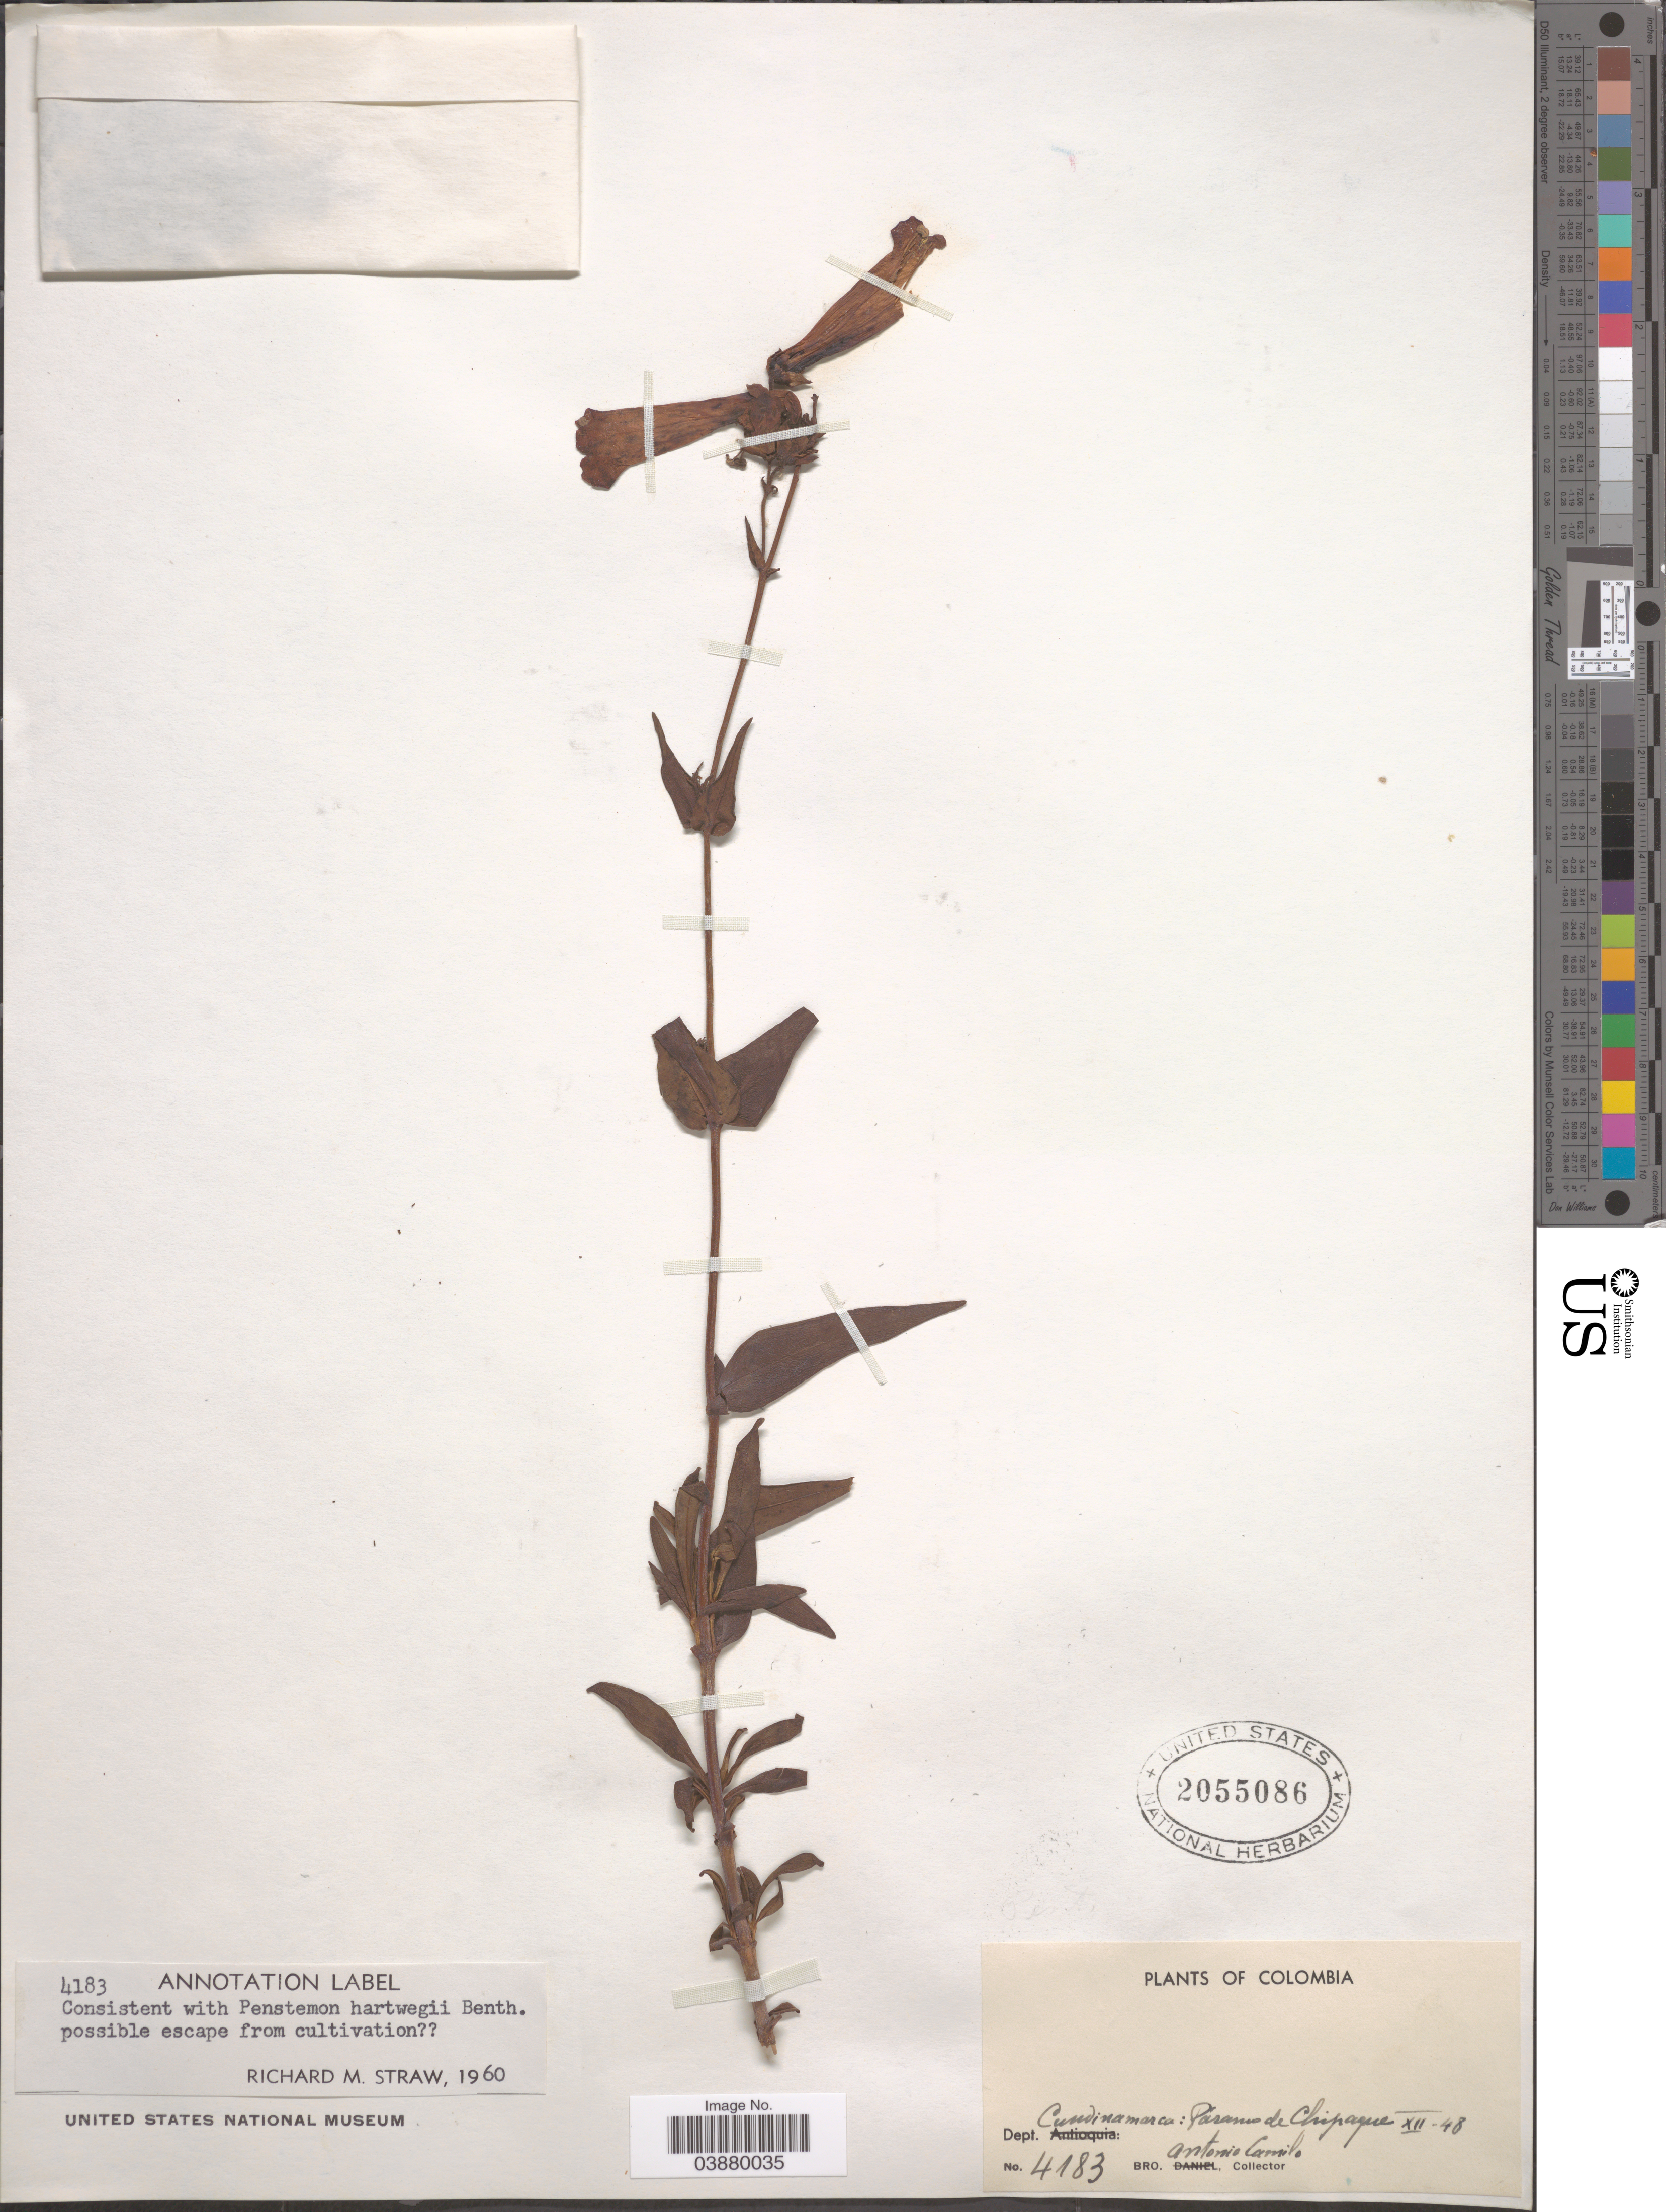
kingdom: Plantae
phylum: Tracheophyta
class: Magnoliopsida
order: Lamiales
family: Plantaginaceae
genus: Penstemon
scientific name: Penstemon hartwegi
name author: Benth.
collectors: A. Camilo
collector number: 4183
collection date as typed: Transcribed d/m/y: /12/48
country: Colombia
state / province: Cundinamarca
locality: Dept. Cundinamarca: Paramo de Chipaque.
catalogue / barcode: US 2055086